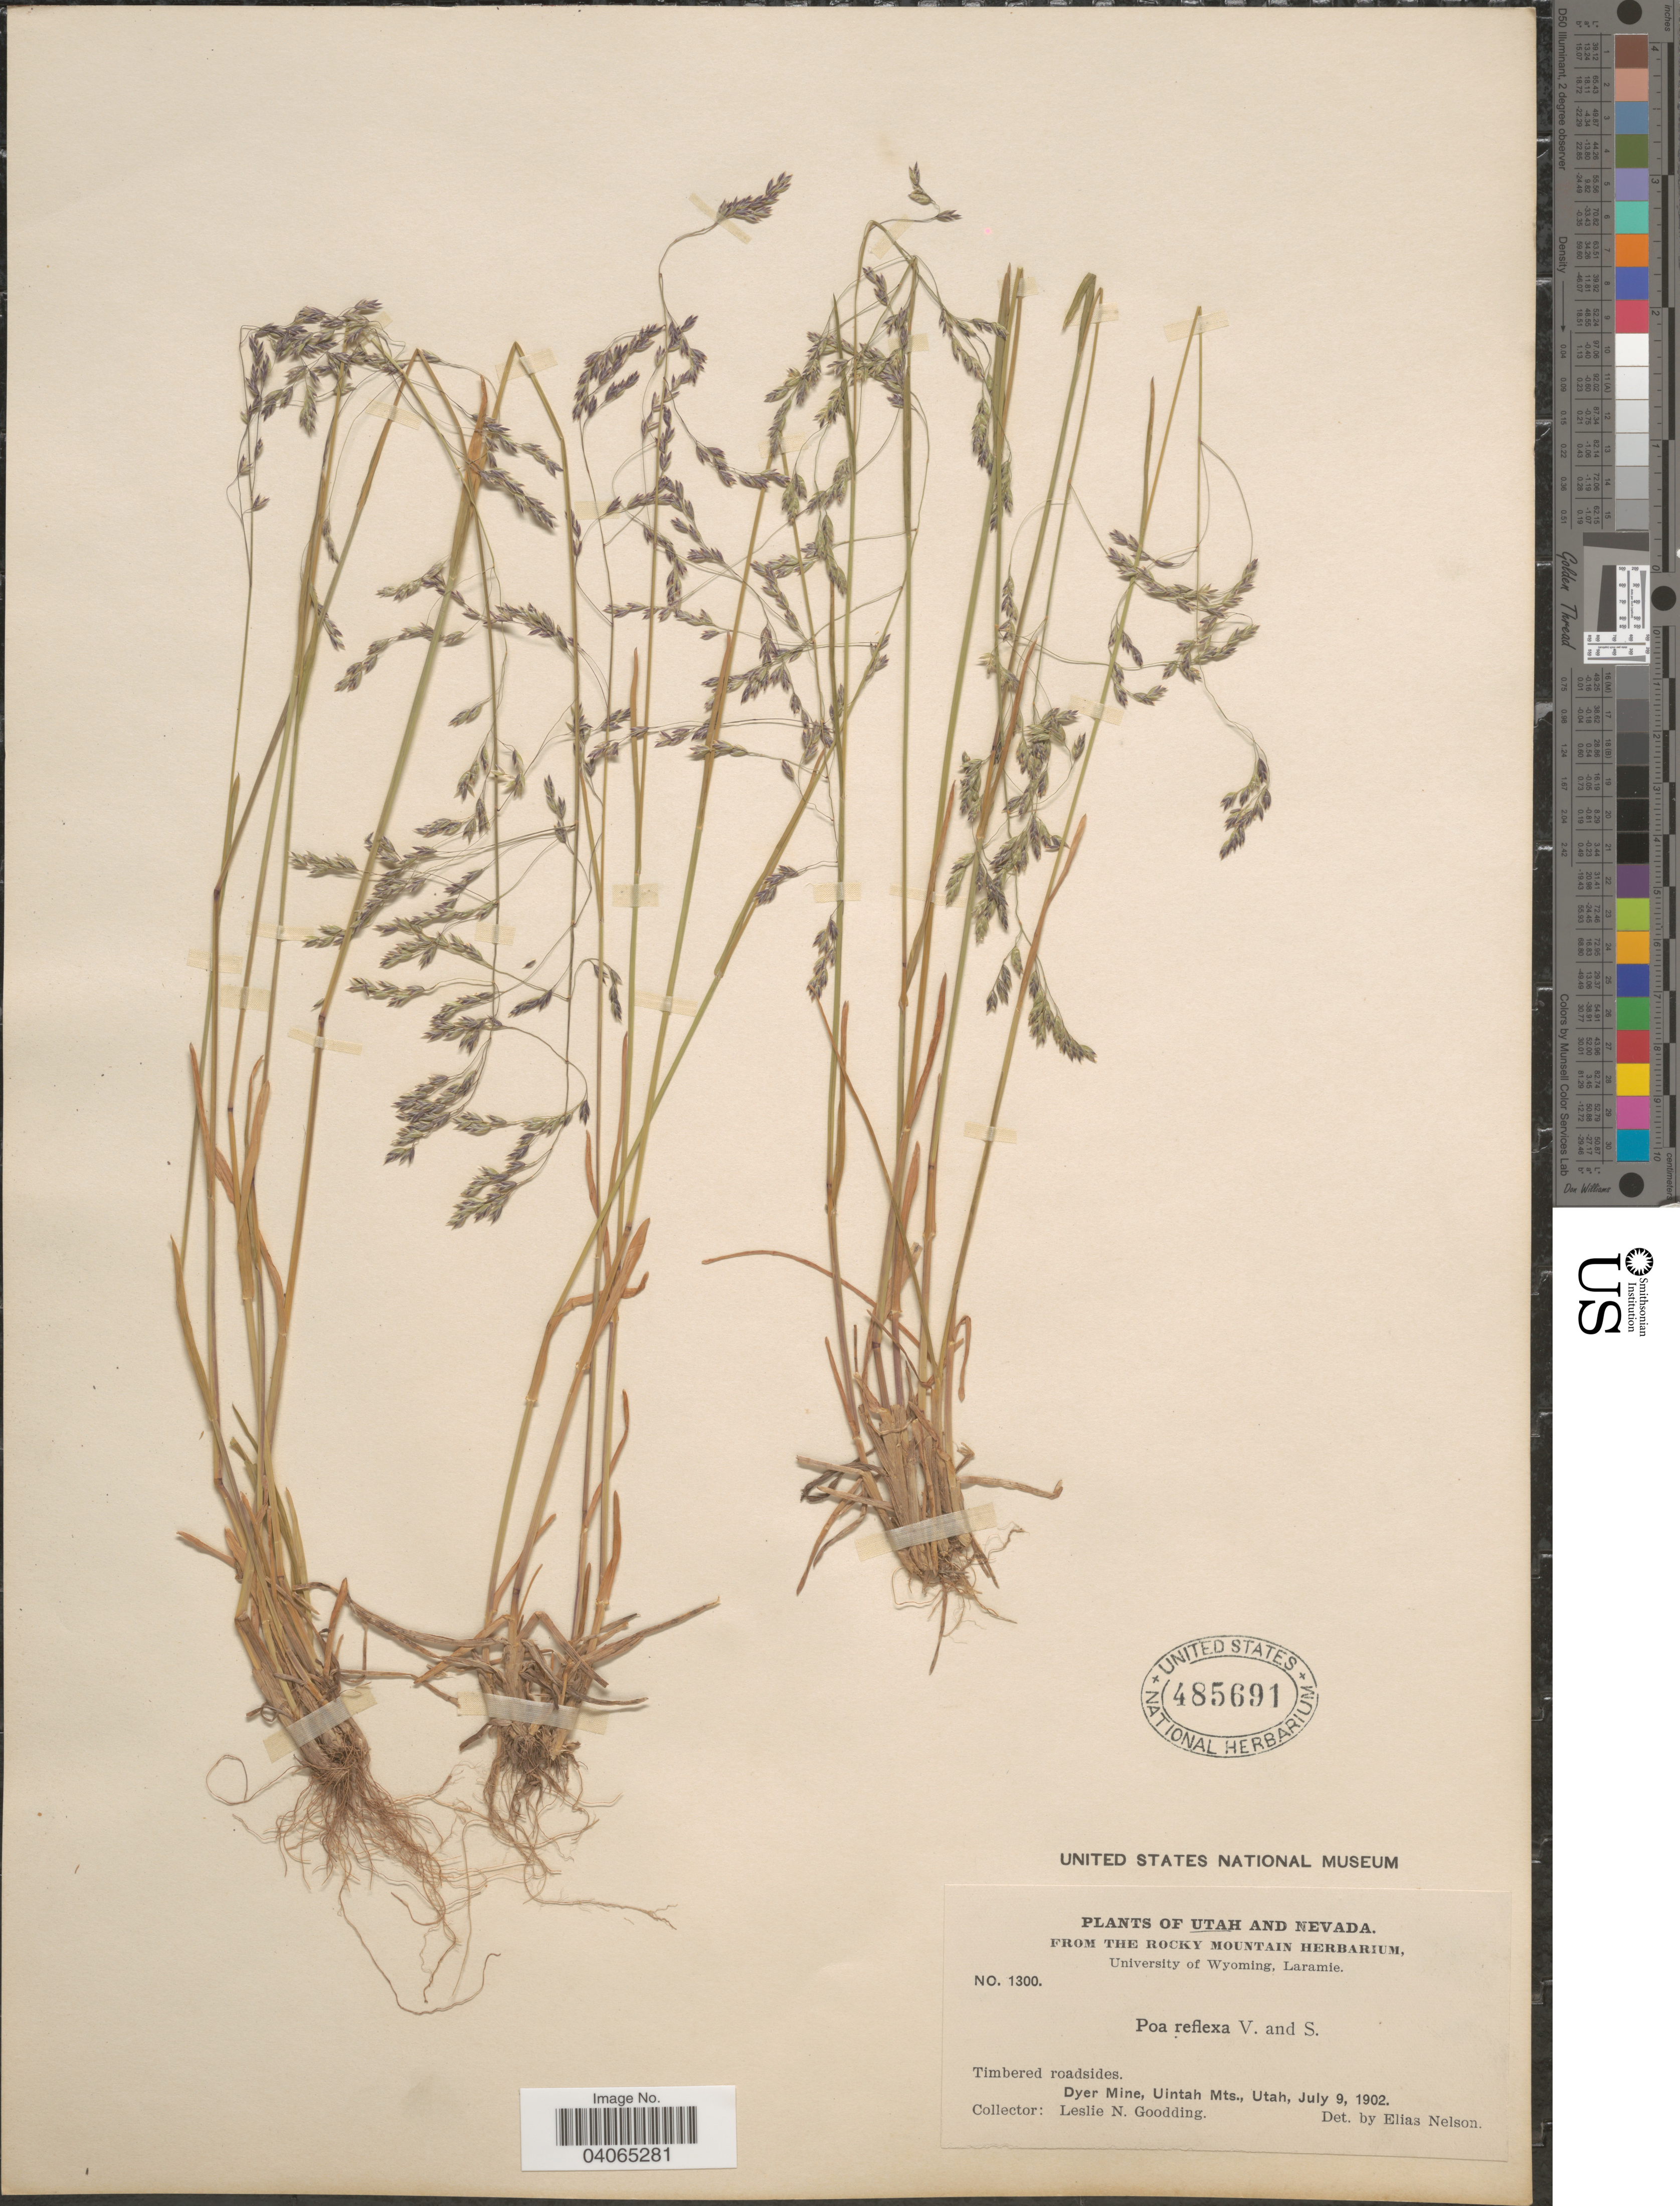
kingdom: Plantae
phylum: Tracheophyta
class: Liliopsida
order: Poales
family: Poaceae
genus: Poa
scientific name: Poa reflexa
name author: Vasey & Scribn.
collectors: L. N. Goodding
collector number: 1300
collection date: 1902-07-09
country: United States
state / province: Utah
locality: Timbered roadsides. Dyer Mine, Uintah Mts.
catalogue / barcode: US 485691